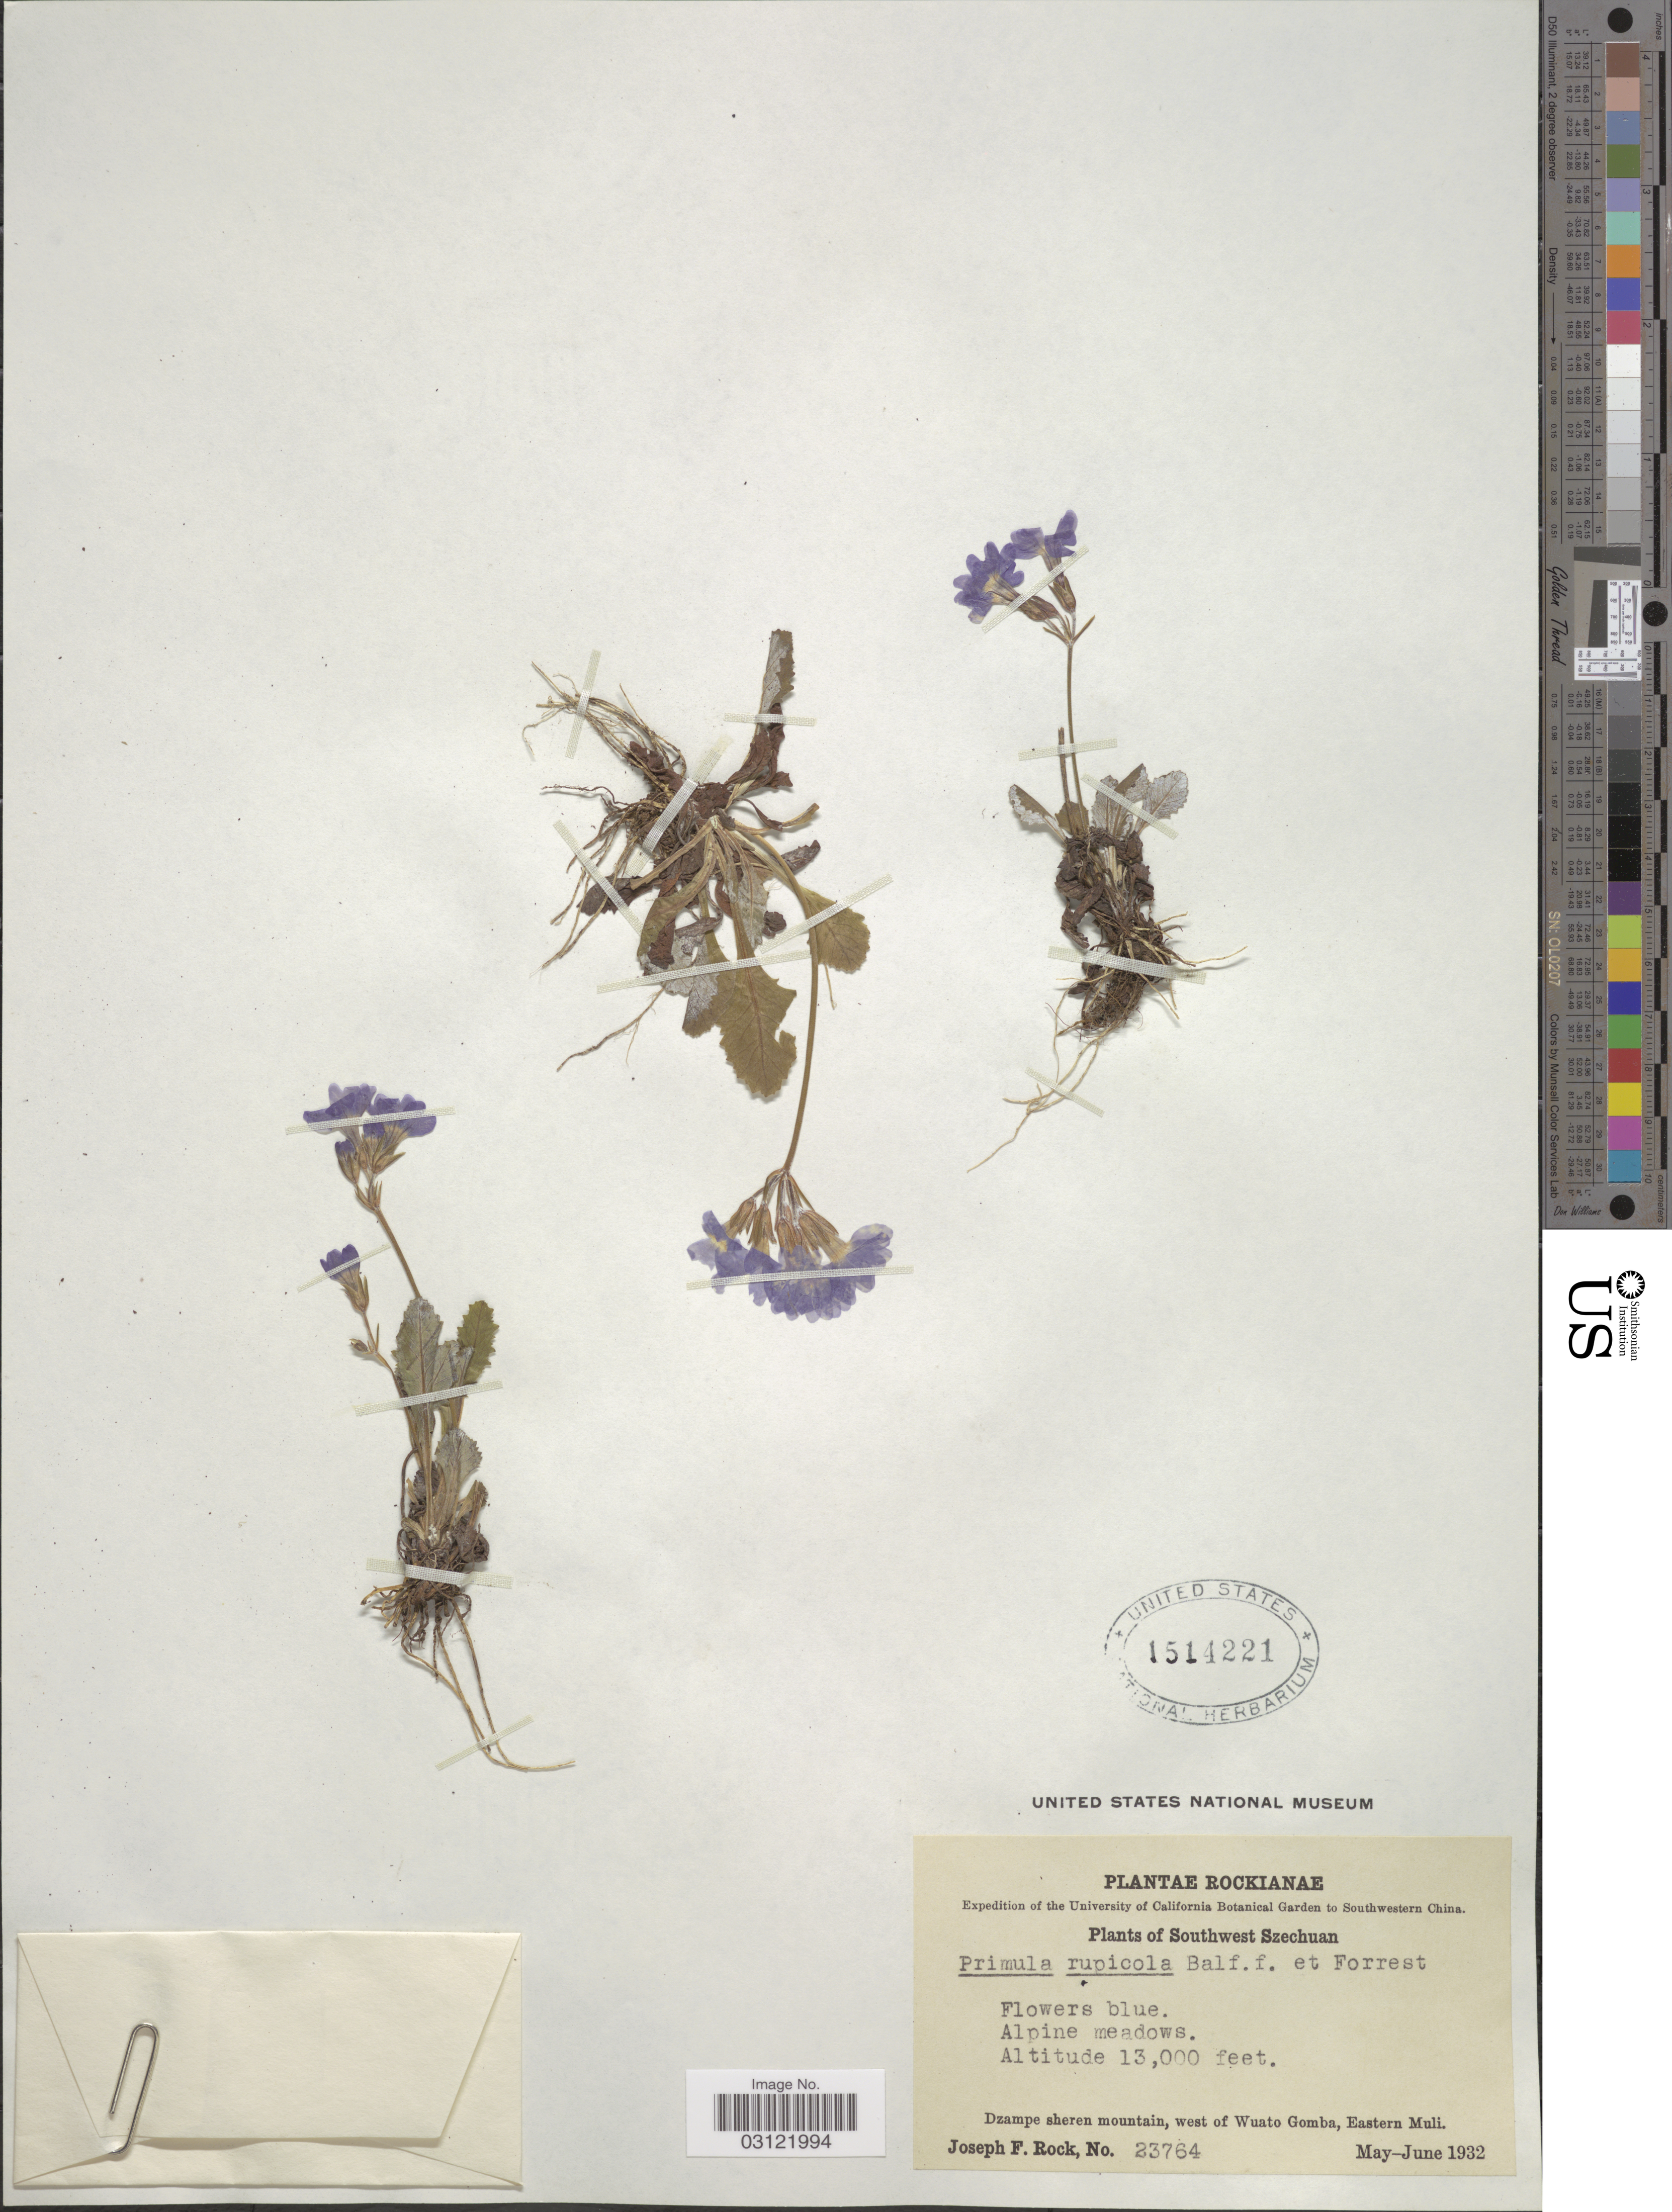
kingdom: Plantae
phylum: Tracheophyta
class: Magnoliopsida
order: Ericales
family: Primulaceae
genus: Primula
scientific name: Primula rupicola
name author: Balf. f. & Forrest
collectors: J. F. Rock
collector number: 23764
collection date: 1932-05/1932-06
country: China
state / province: Sichuan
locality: Southwest Szechuan, Dzampe sheren mountain, west of Wuato Gomba, Eastern Muli.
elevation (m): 3962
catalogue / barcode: US 1514221